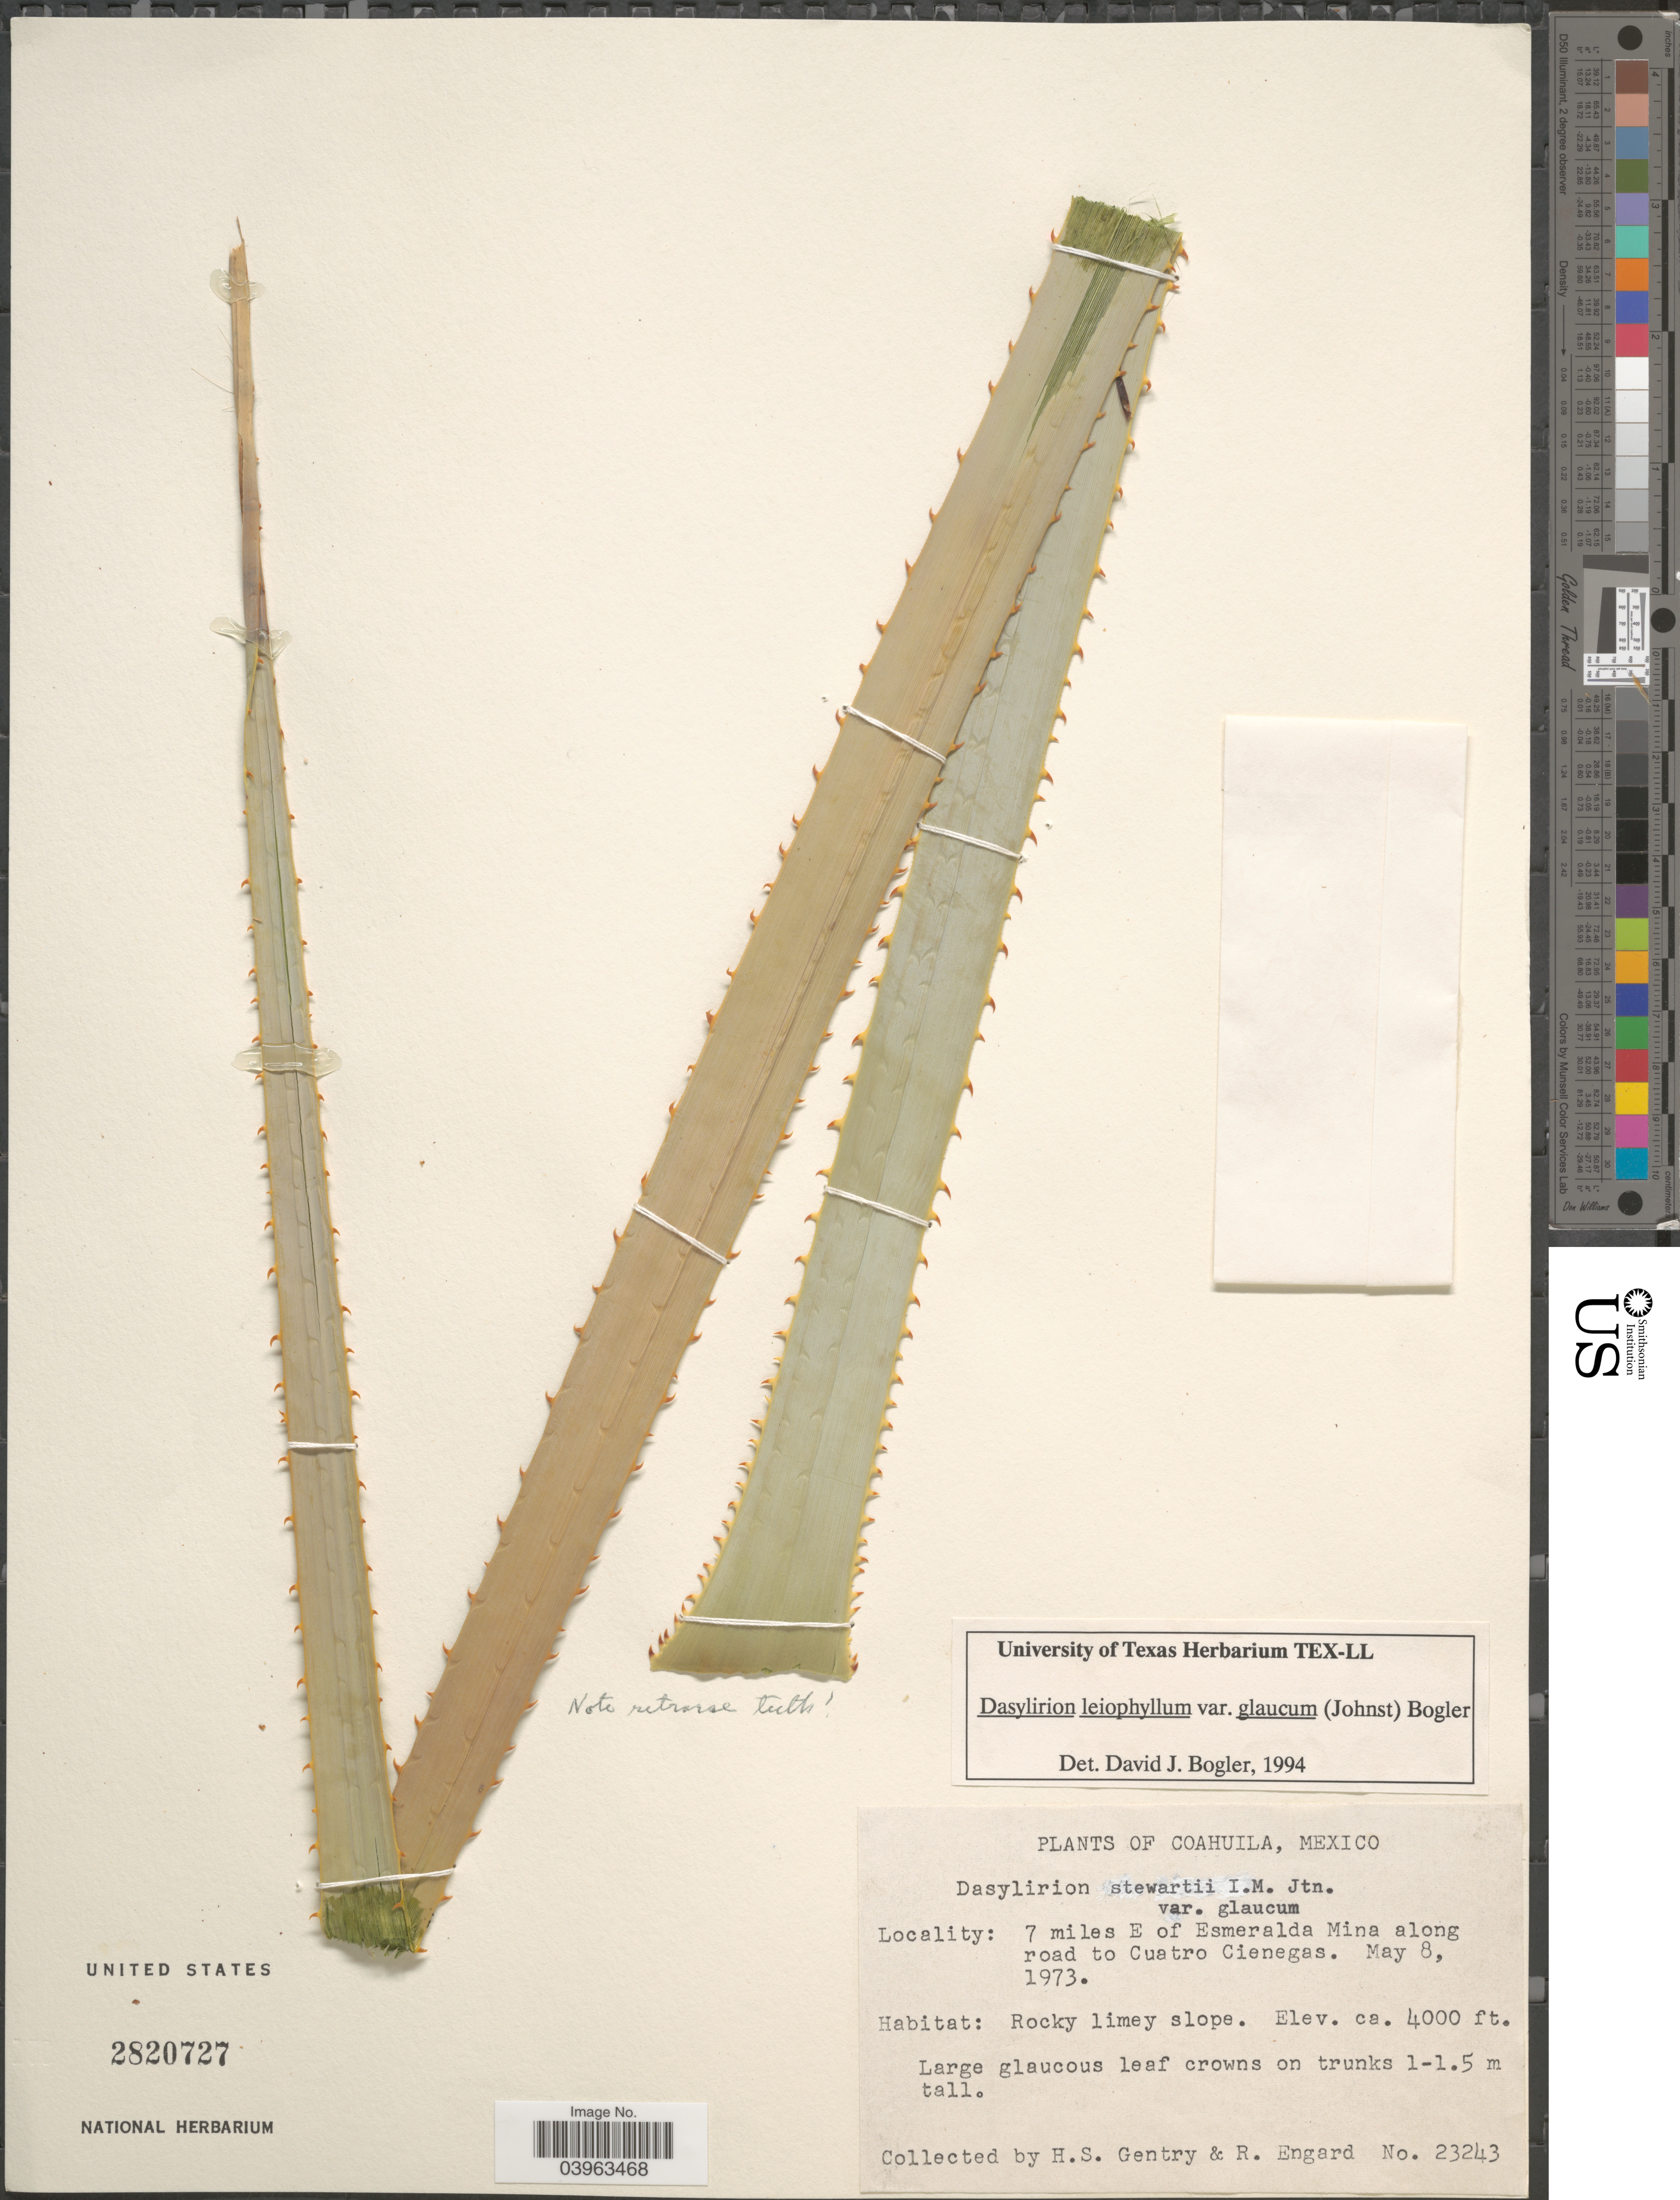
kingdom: Plantae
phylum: Tracheophyta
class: Liliopsida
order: Asparagales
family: Asparagaceae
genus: Dasylirion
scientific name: Dasylirion leiophyllum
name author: Engelm. ex Trel.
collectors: H. S. Gentry & R. Engard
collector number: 23243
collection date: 1973-05-08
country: Mexico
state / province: Coahuila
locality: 7 miles E of Esmeralda Mina along road to Cuatro Cienegas. Rocky limey slope.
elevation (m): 1219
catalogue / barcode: US 2820727